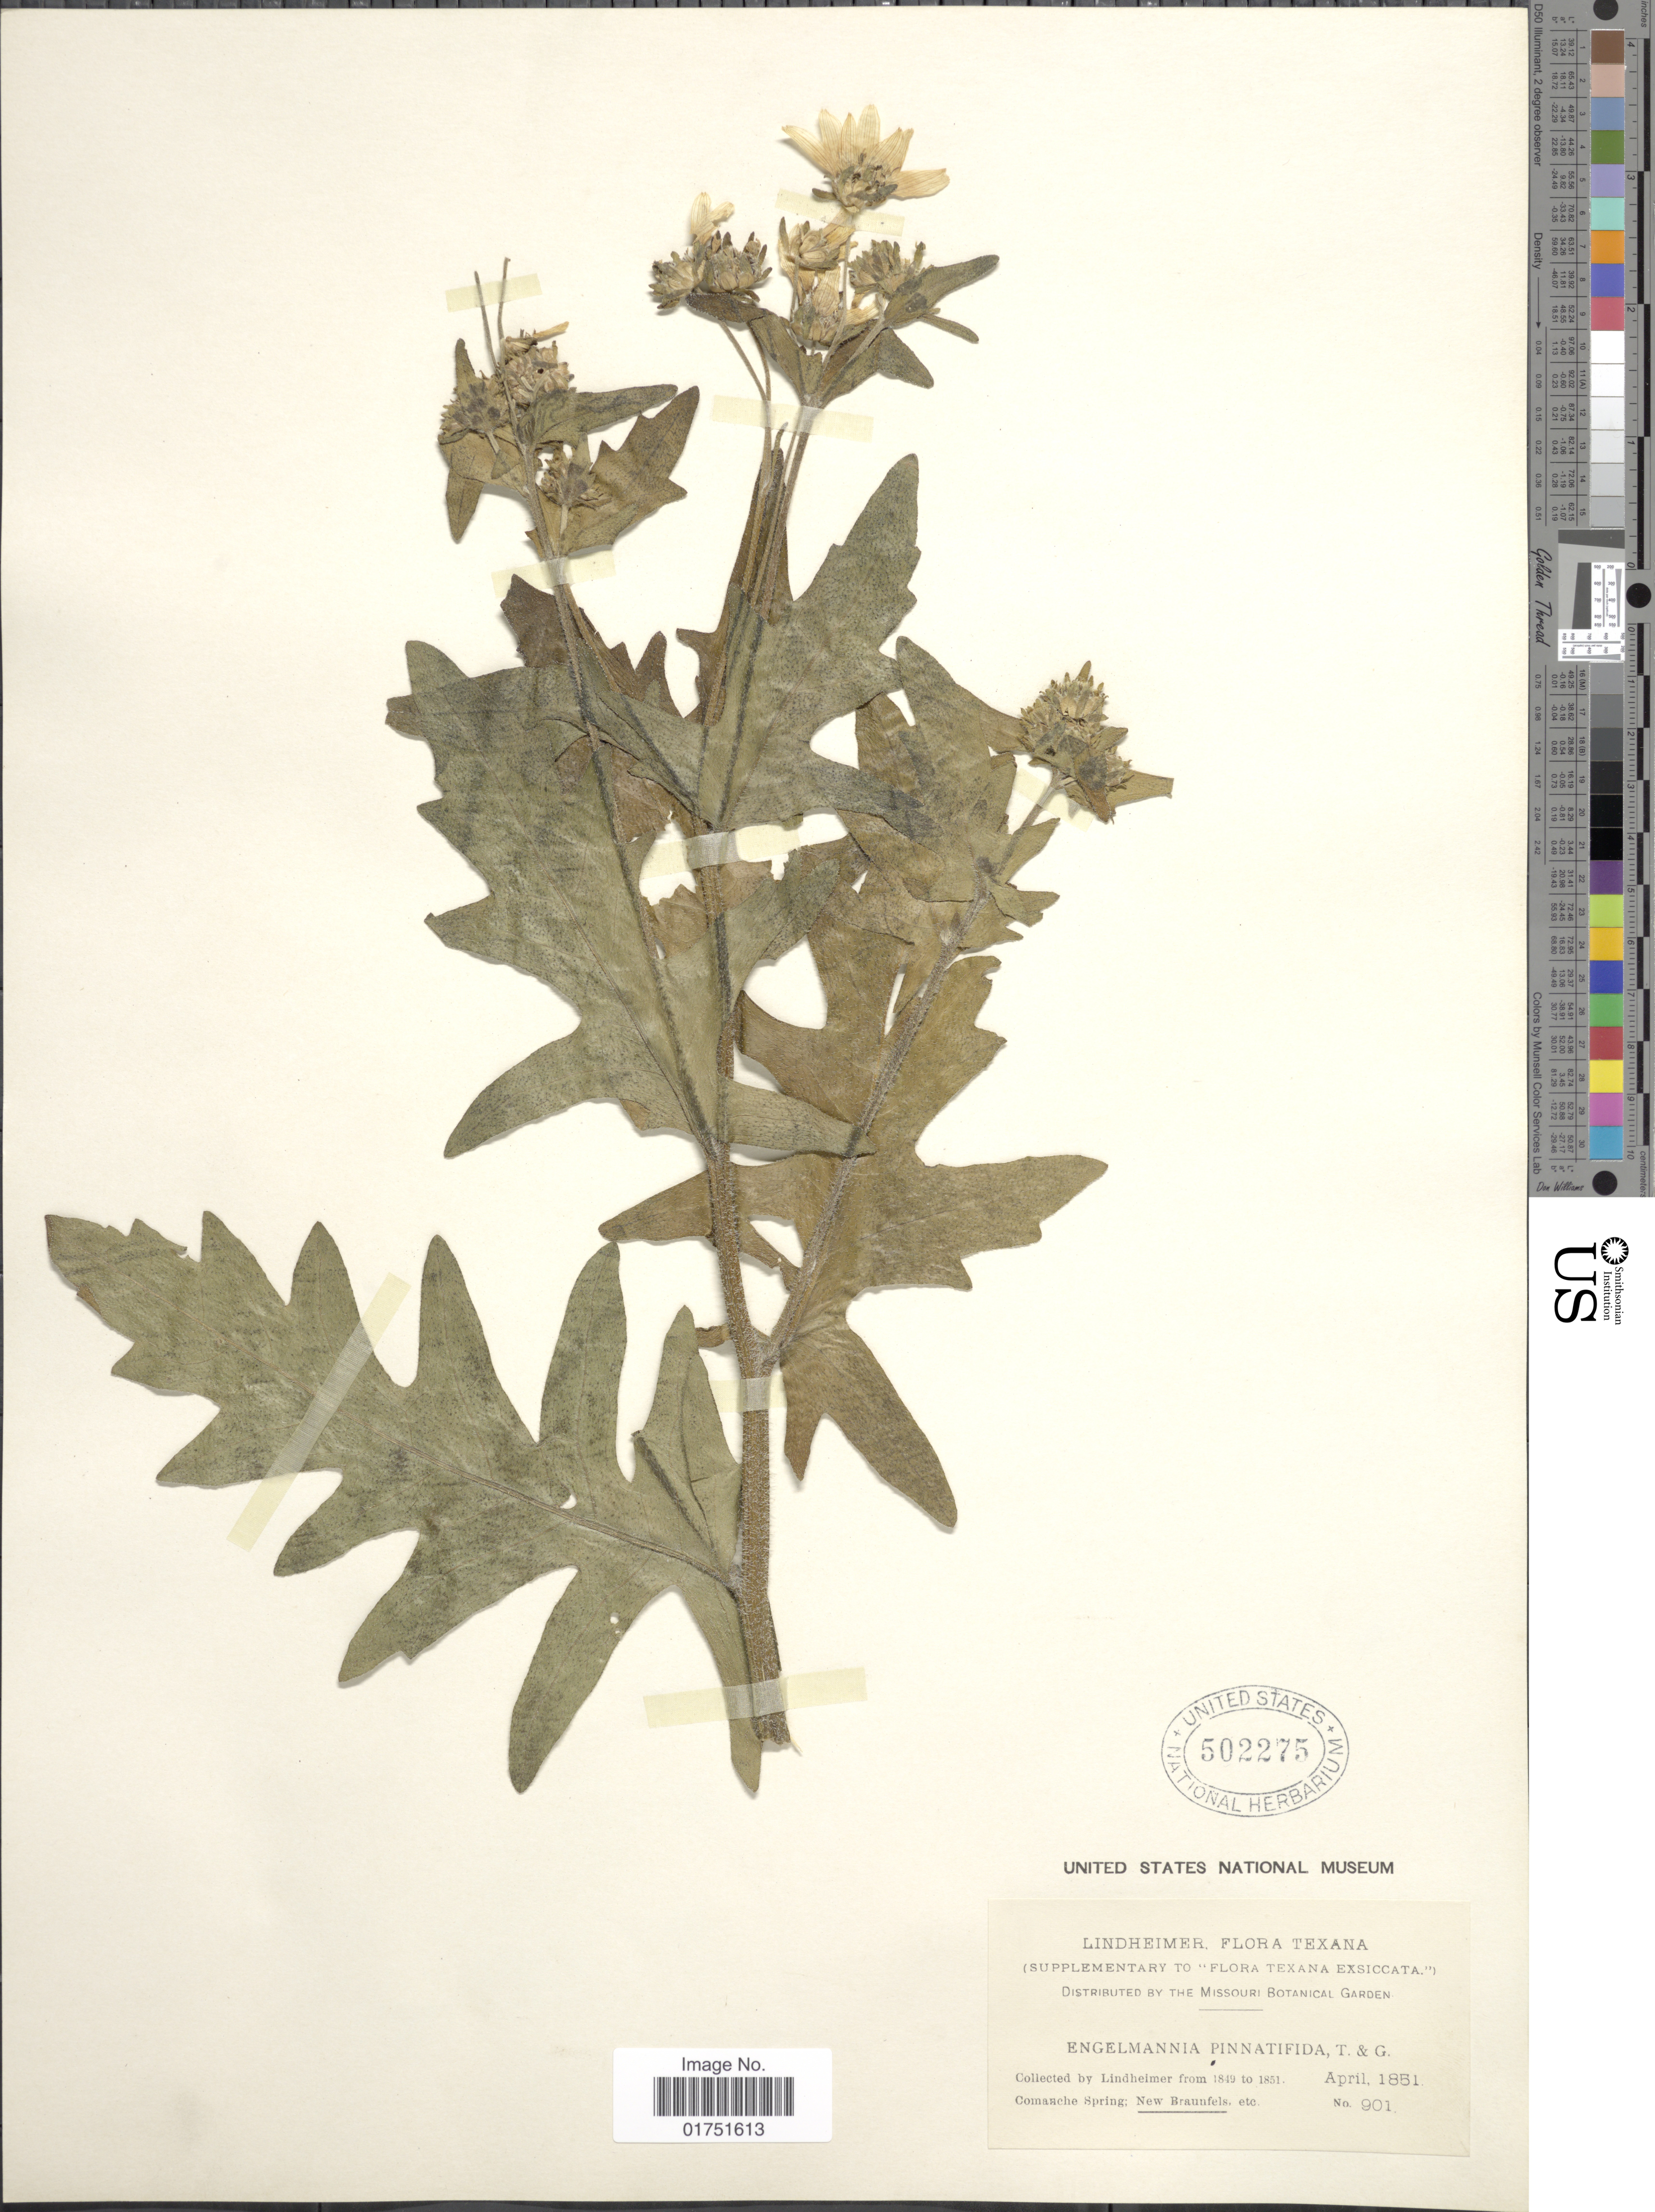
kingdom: Plantae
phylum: Tracheophyta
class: Magnoliopsida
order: Asterales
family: Asteraceae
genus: Engelmannia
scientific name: Engelmannia pinnatifida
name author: Torr. & A. Gray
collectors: -. Lindheimer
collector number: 901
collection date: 1851-04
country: United States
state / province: Texas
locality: Texana. Comanche Spring: New Braunfels, etc.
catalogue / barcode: US 502275